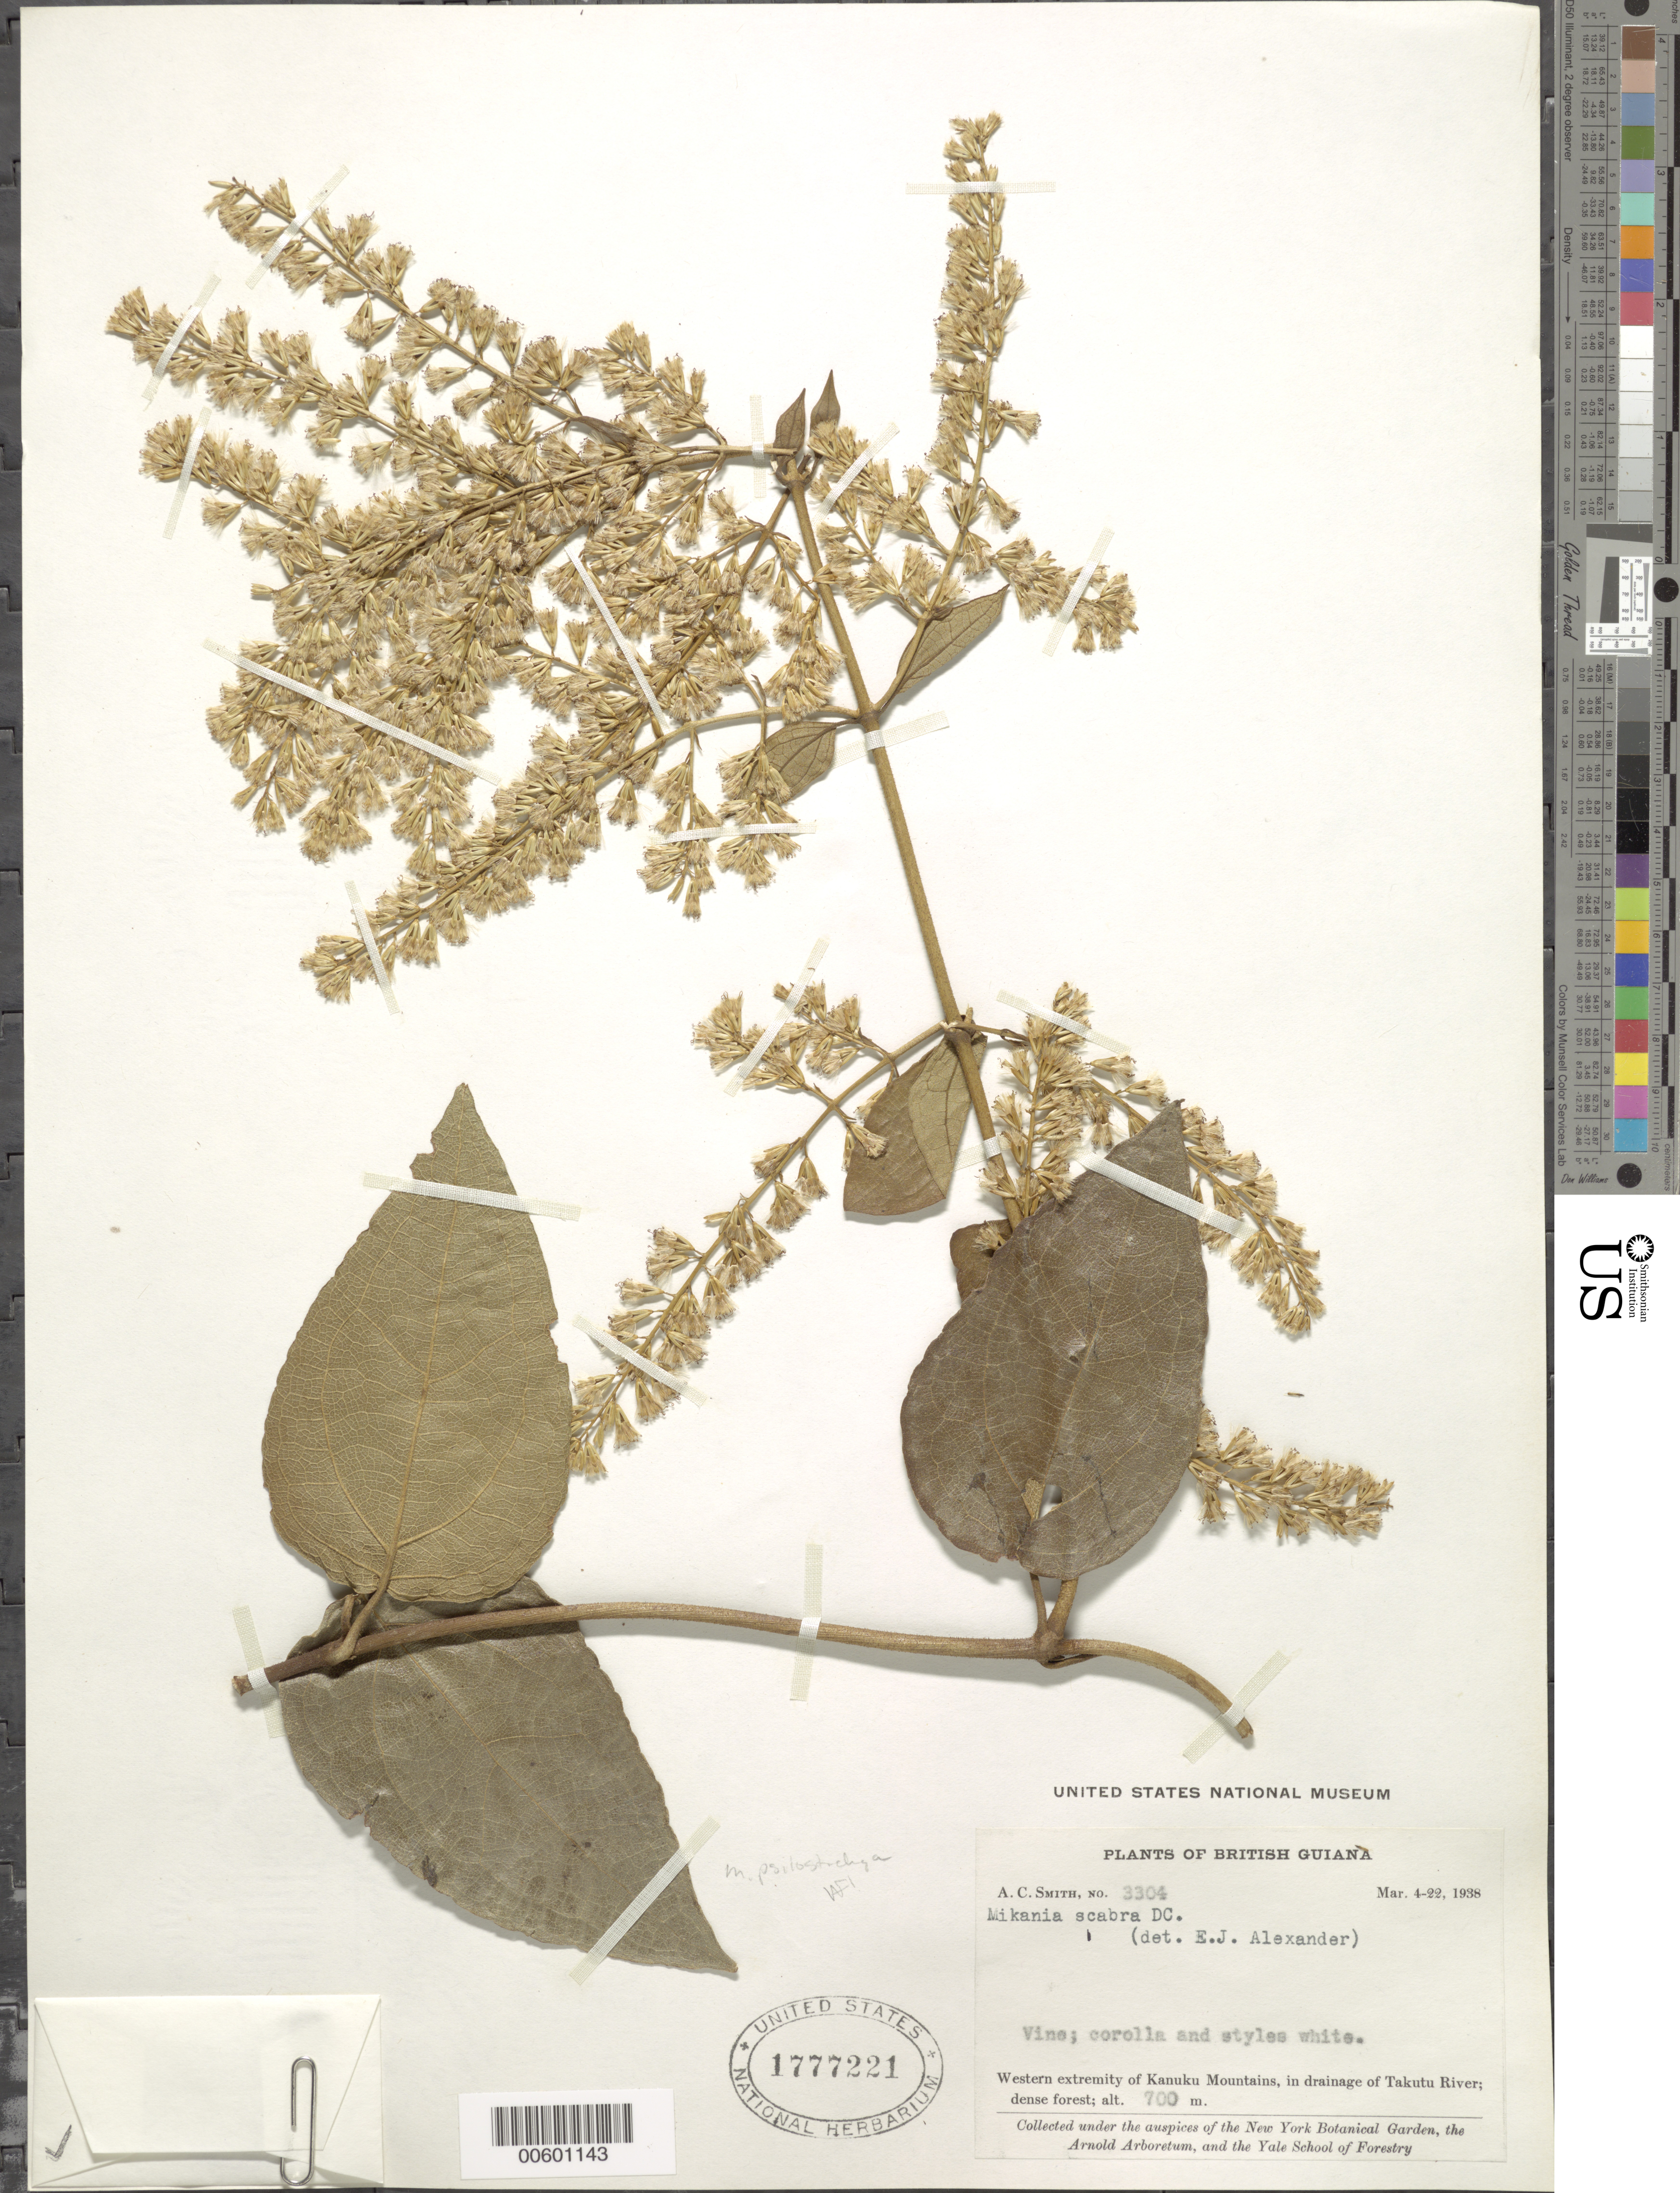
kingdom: Plantae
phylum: Tracheophyta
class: Magnoliopsida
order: Asterales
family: Asteraceae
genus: Mikania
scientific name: Mikania psilostachya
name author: DC.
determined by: Pruski, J. F.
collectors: A. C. Smith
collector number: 3304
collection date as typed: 4-Mar-38 to 22-Mar-38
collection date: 1938-03-04/1938-03-22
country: Guyana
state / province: U. Takutu-U. Essequibo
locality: Kanuku Mts., drainage of Takutu R., western extremity of Kanuku Mountains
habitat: Dense forest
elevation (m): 700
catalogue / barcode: US 1777221